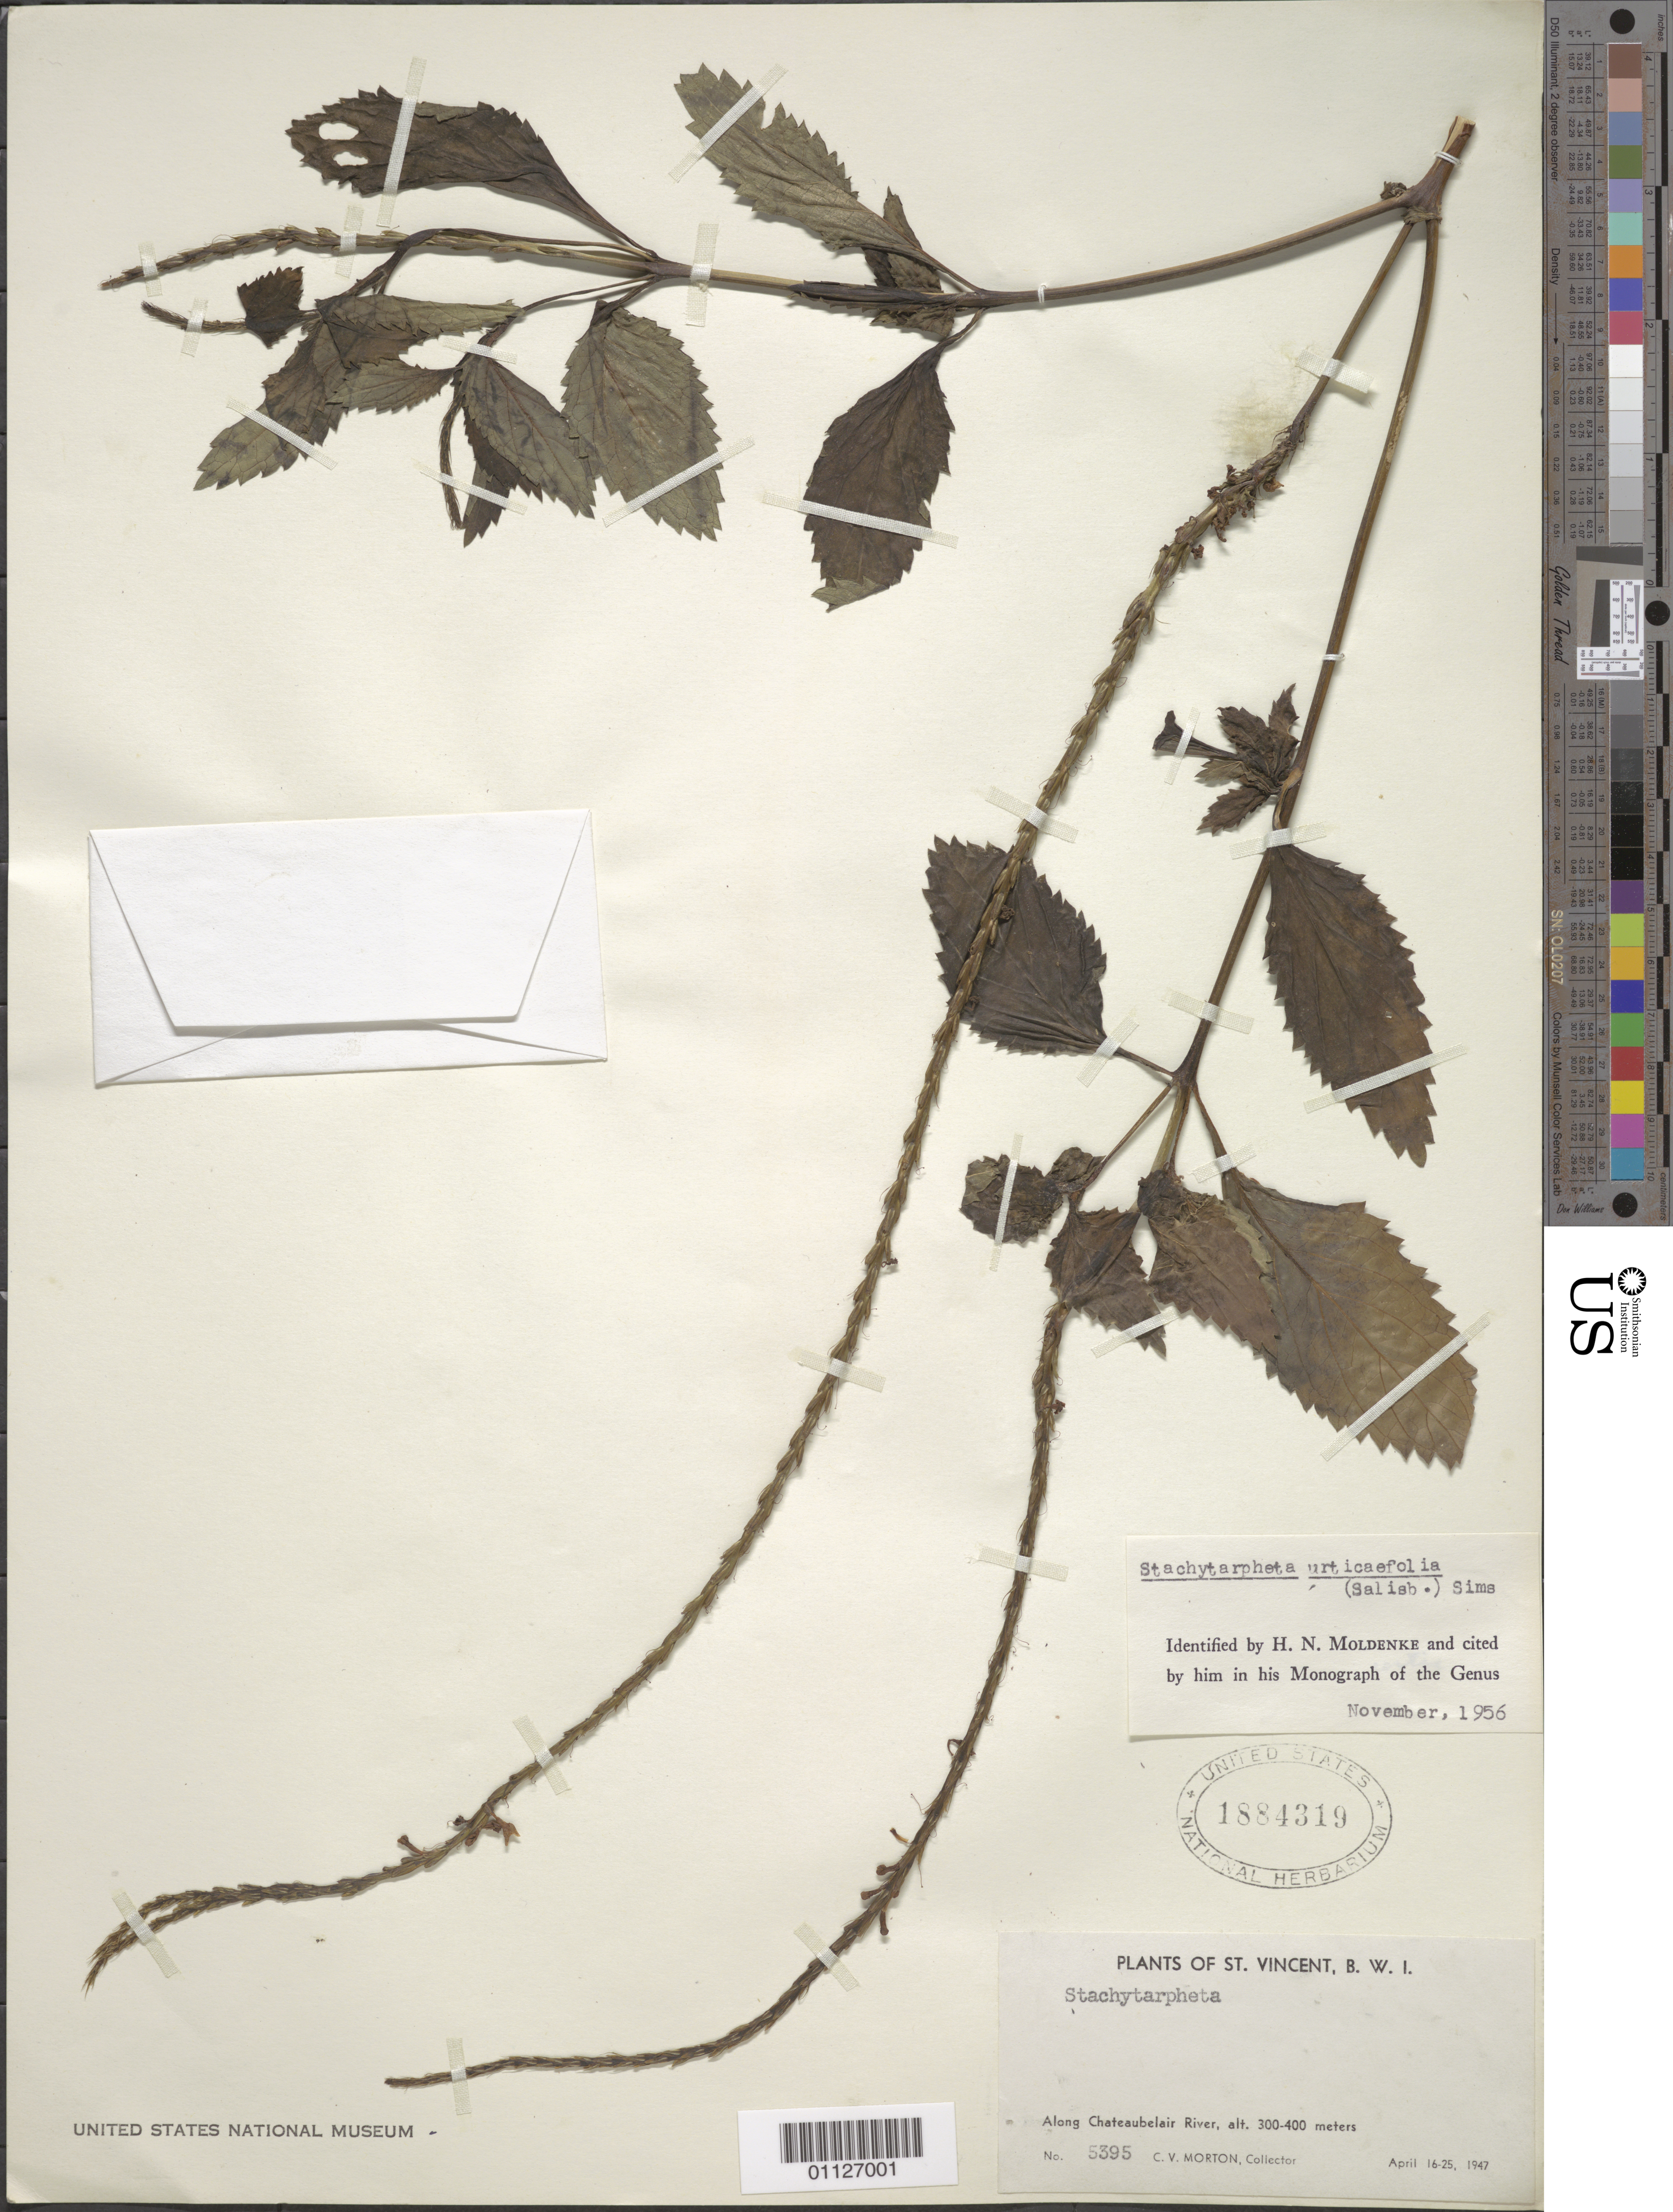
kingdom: Plantae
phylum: Tracheophyta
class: Magnoliopsida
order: Lamiales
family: Verbenaceae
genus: Stachytarpheta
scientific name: Stachytarpheta urticifolia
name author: Sims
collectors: C. V. Morton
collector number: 5395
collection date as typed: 16 Apr 1947 to 25 Apr 1947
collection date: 1947-04-16/1947-04-25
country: St. Vincent - Grenadines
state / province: Saint David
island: St. Vincent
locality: Along Chateaubelair River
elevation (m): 300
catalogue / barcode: US 1884319